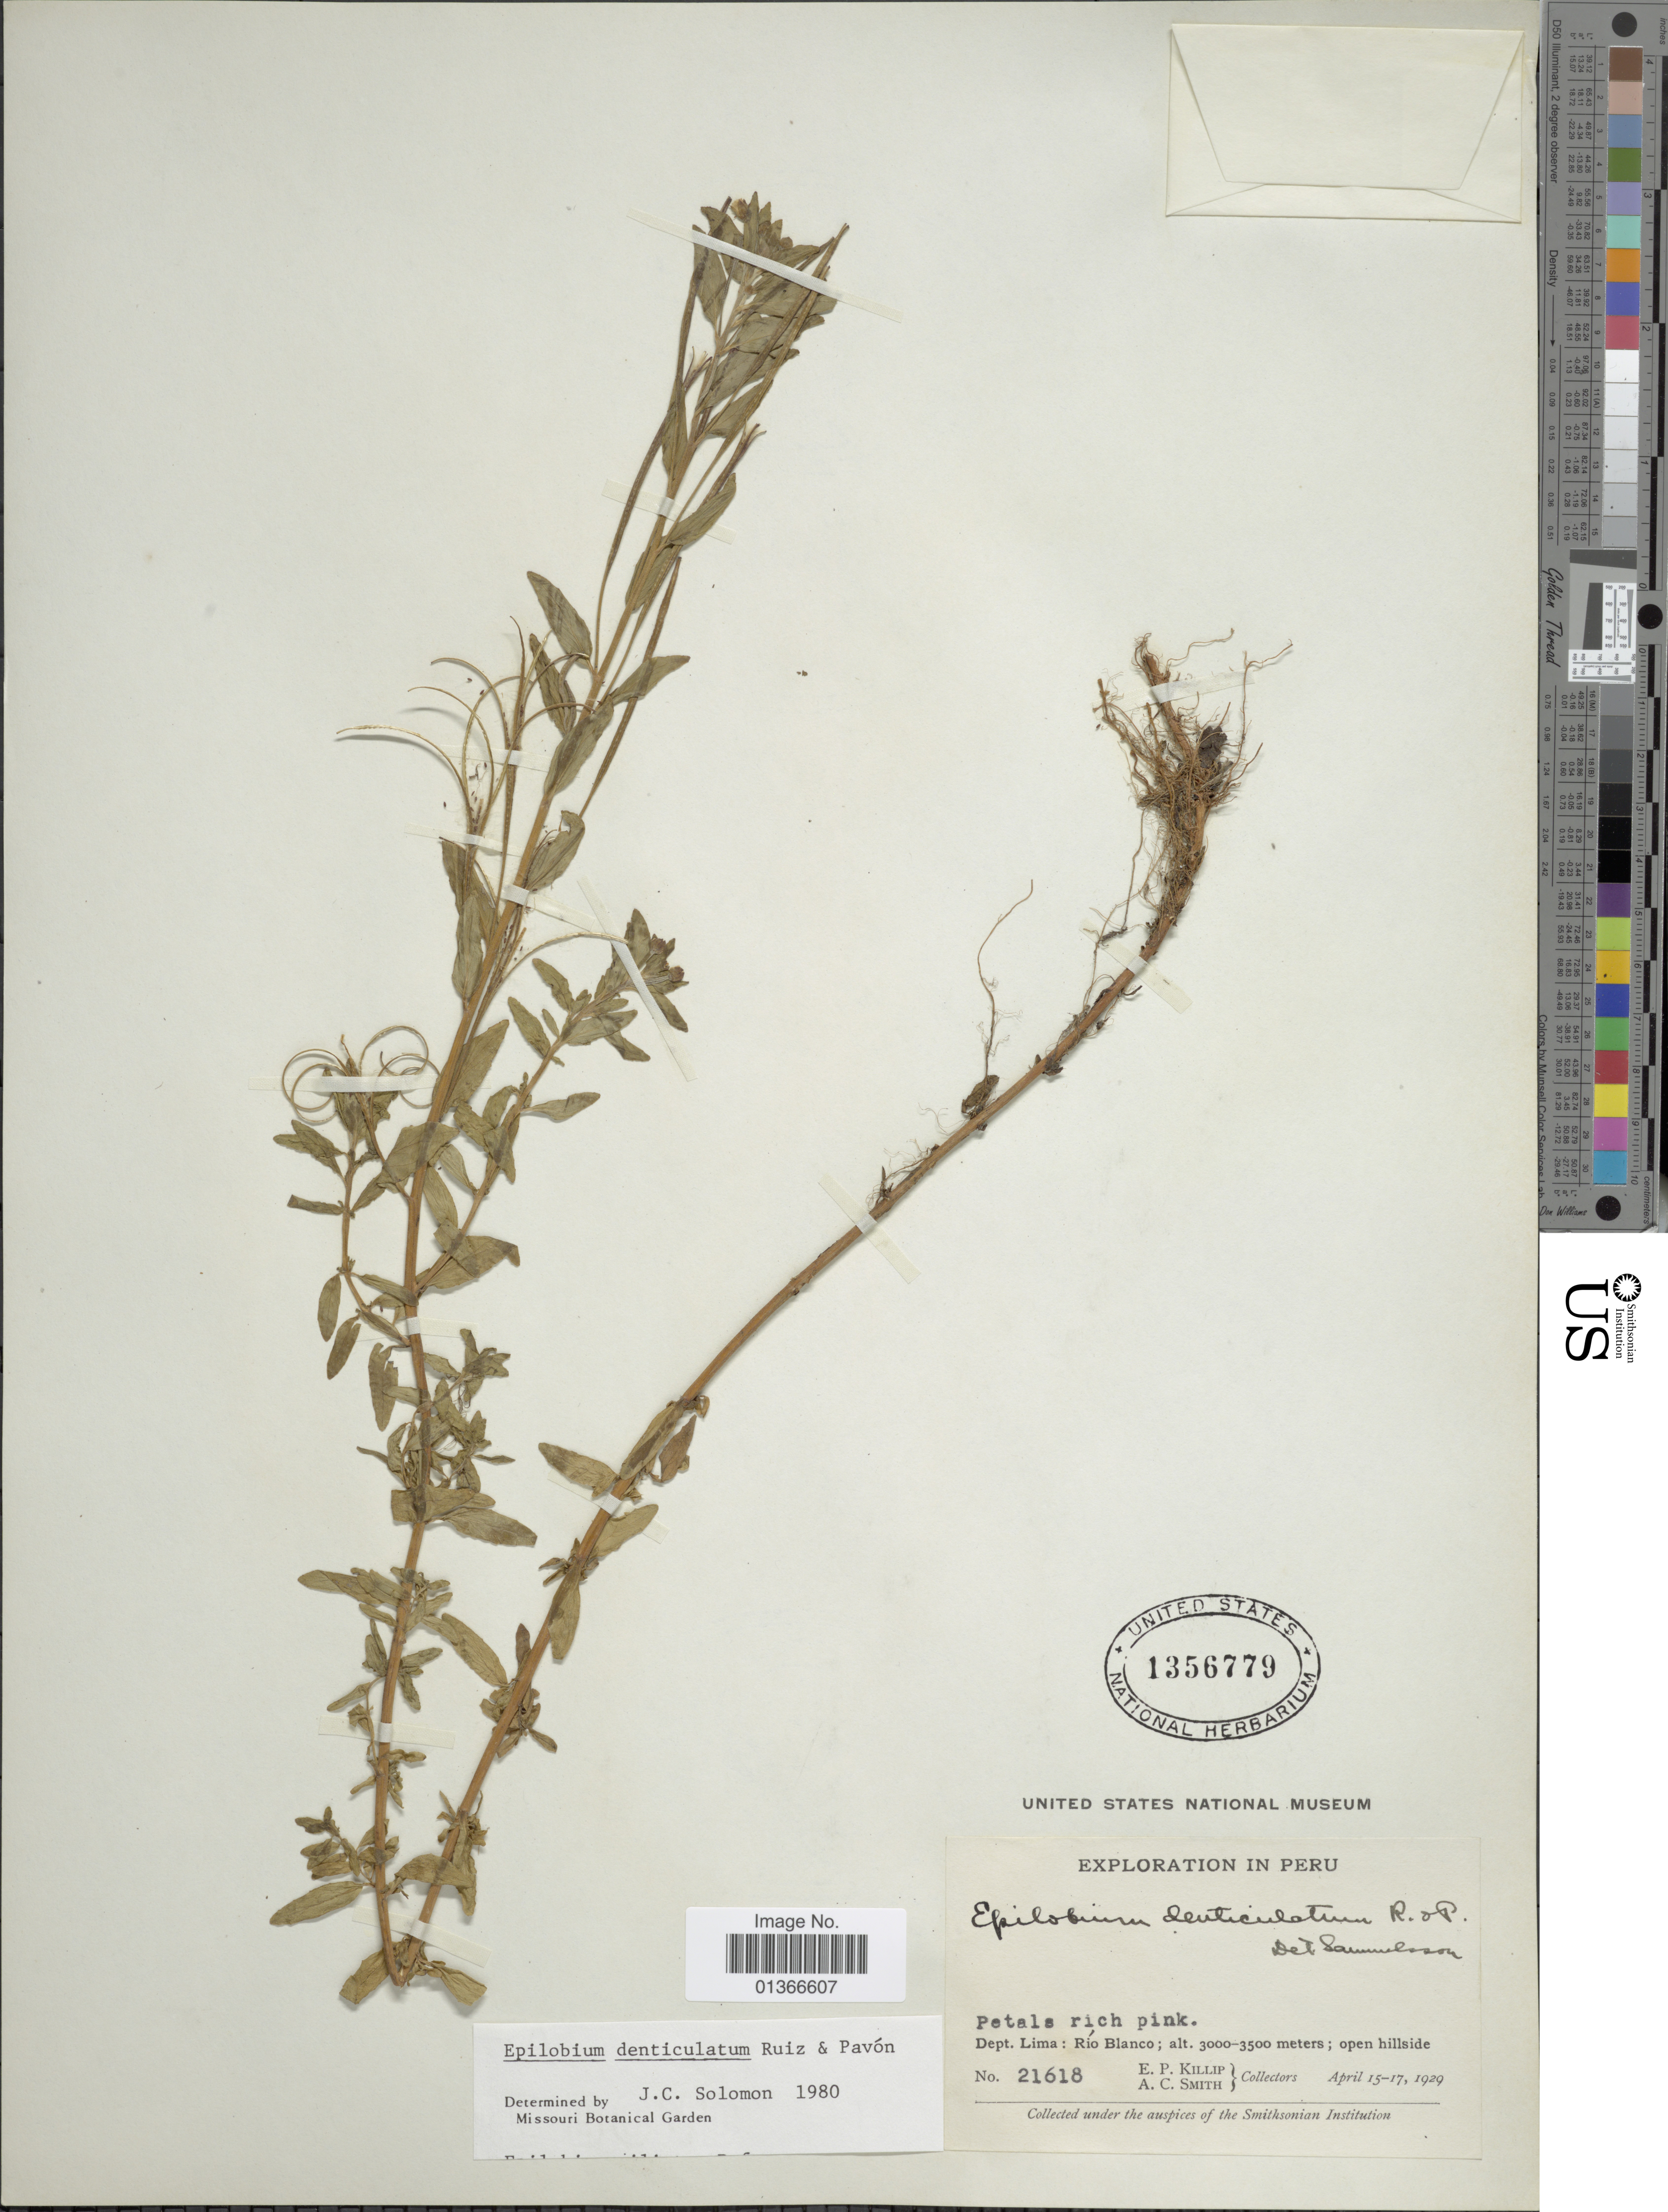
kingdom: Plantae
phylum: Tracheophyta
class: Magnoliopsida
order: Myrtales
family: Onagraceae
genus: Epilobium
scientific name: Epilobium denticulatum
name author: Ruiz & Pav.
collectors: E. P. Killip & A. C. Smith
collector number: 21618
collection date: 1929-04-15/1929-04-17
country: Peru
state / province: Lima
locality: Río Blanco.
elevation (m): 3000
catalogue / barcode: US 1356779